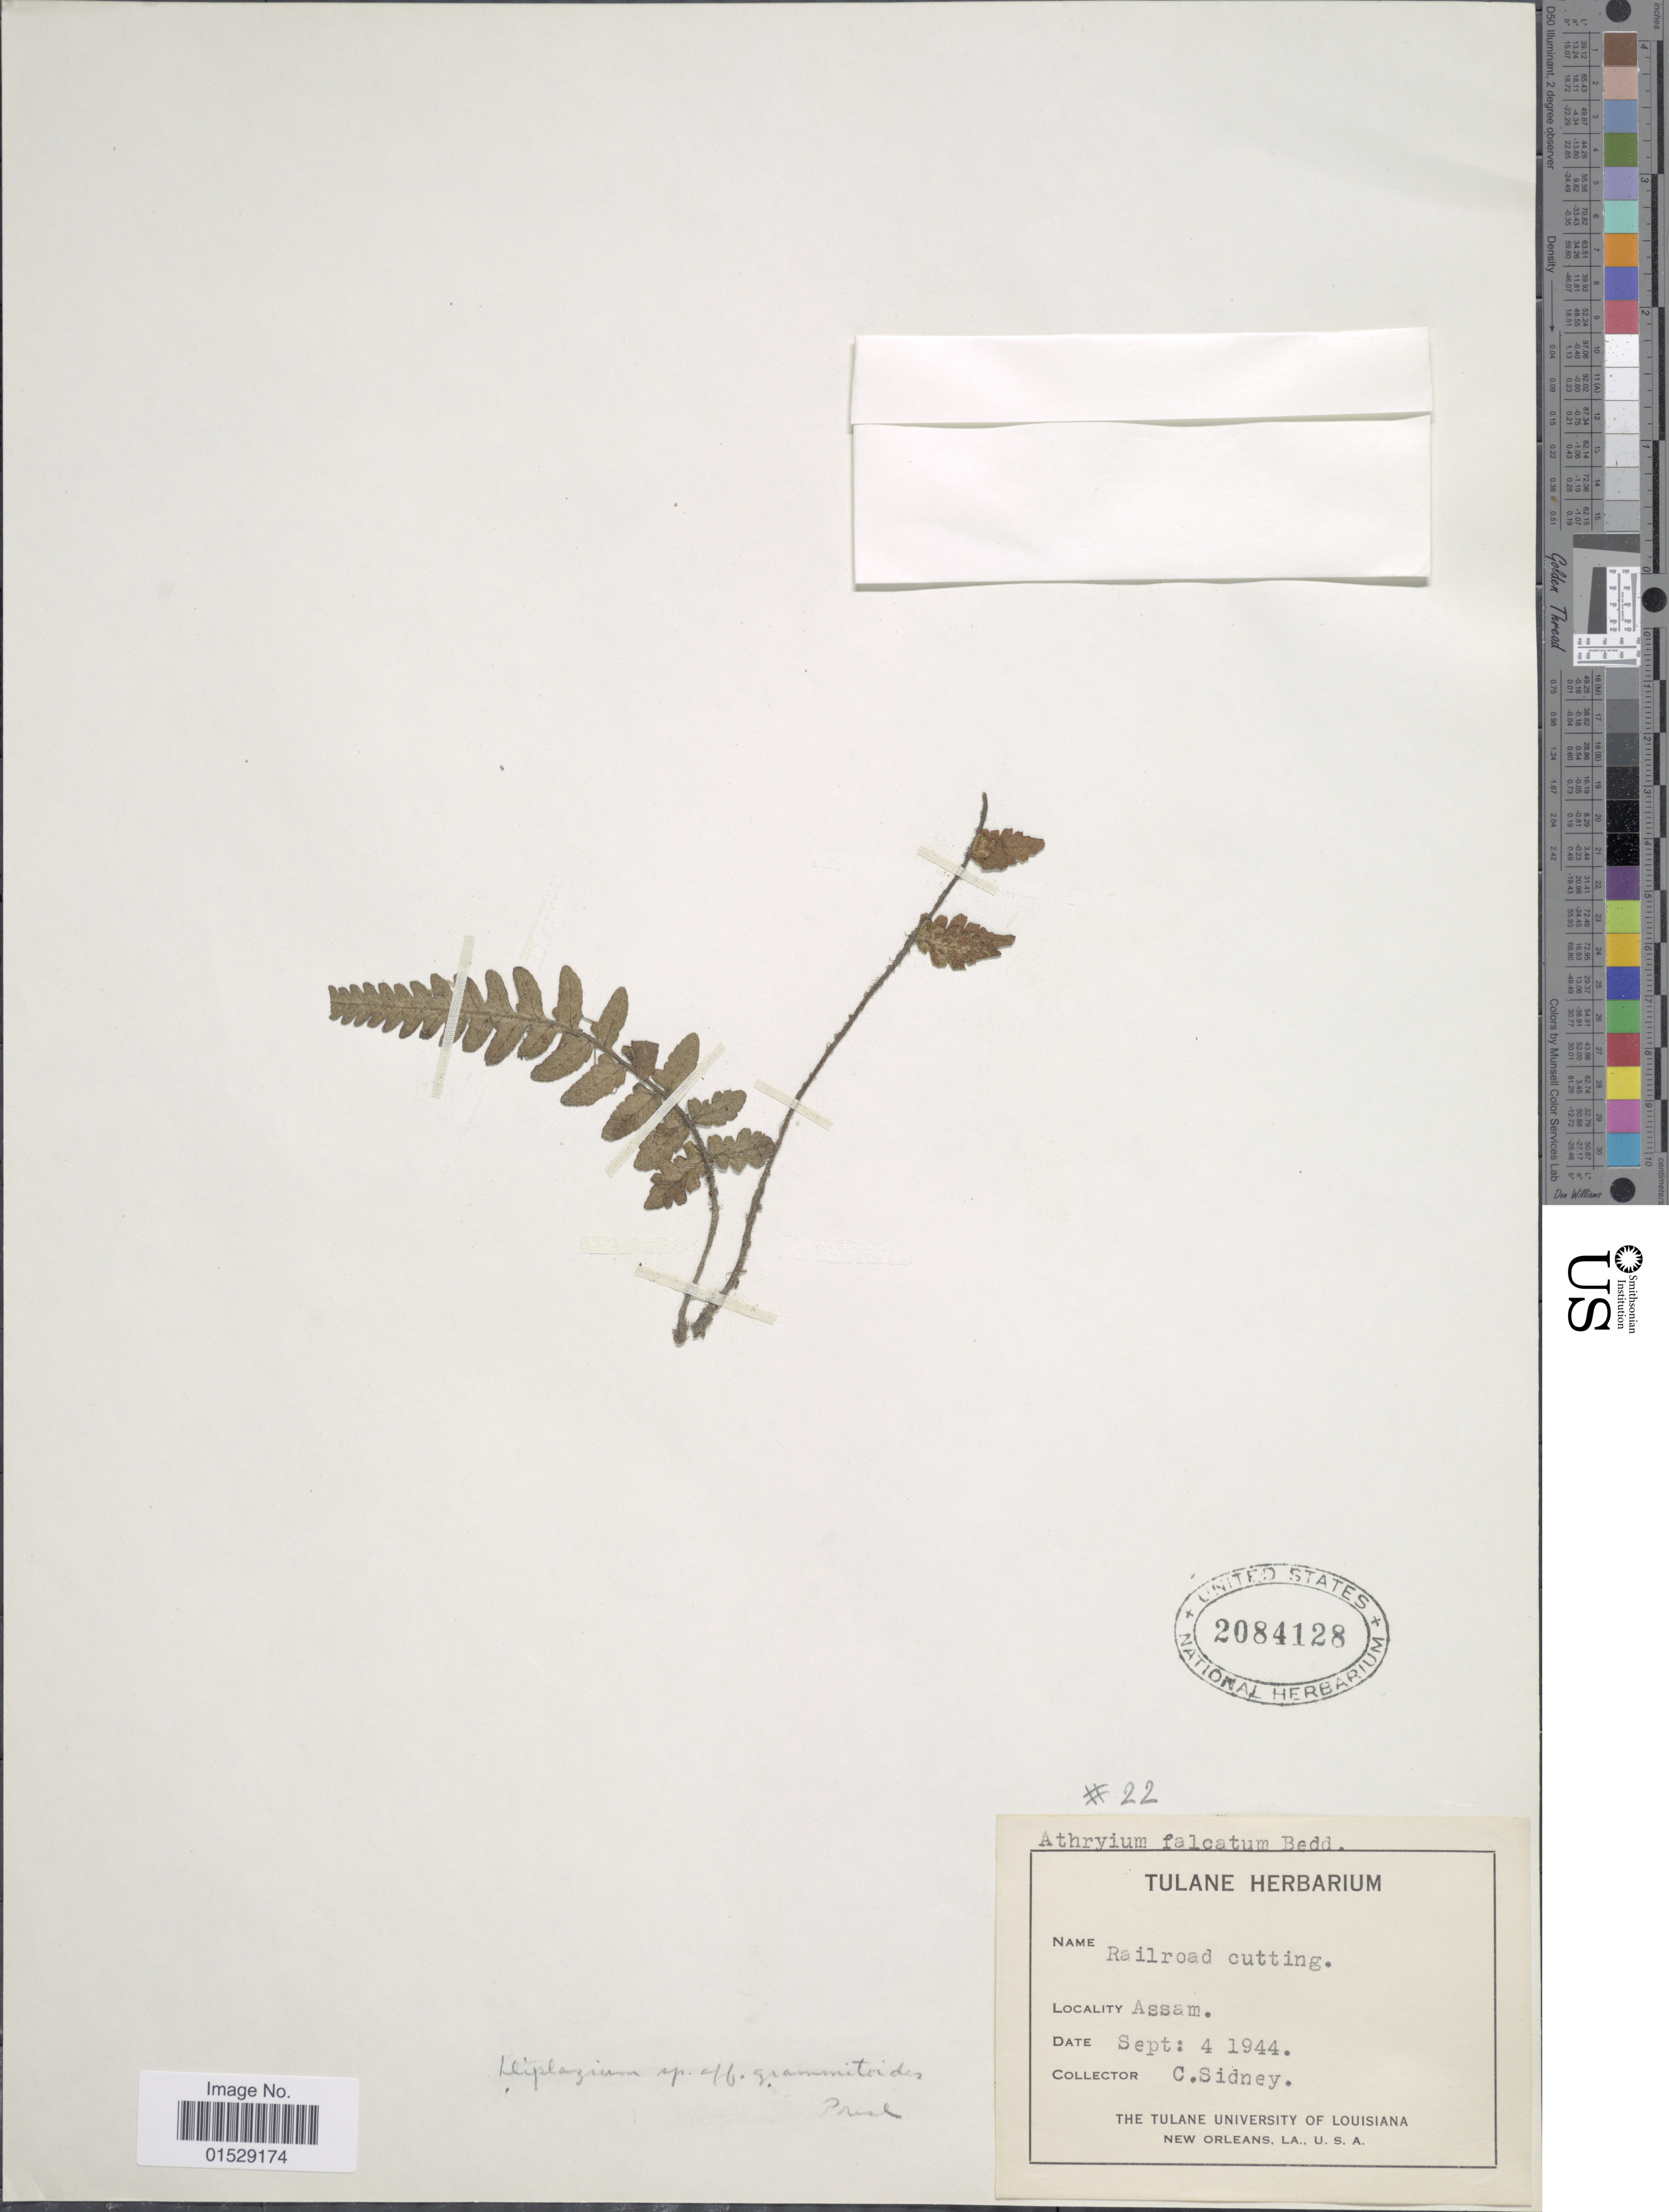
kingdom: Plantae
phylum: Tracheophyta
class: Polypodiopsida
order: Polypodiales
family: Athyriaceae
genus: Deparia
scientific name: Deparia petersenii var. grammitoides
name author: (C. Presl) H. Ohba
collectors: C. Sidney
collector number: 22?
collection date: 1944-09-04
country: India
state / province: Assam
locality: Assam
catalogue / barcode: US 2084128